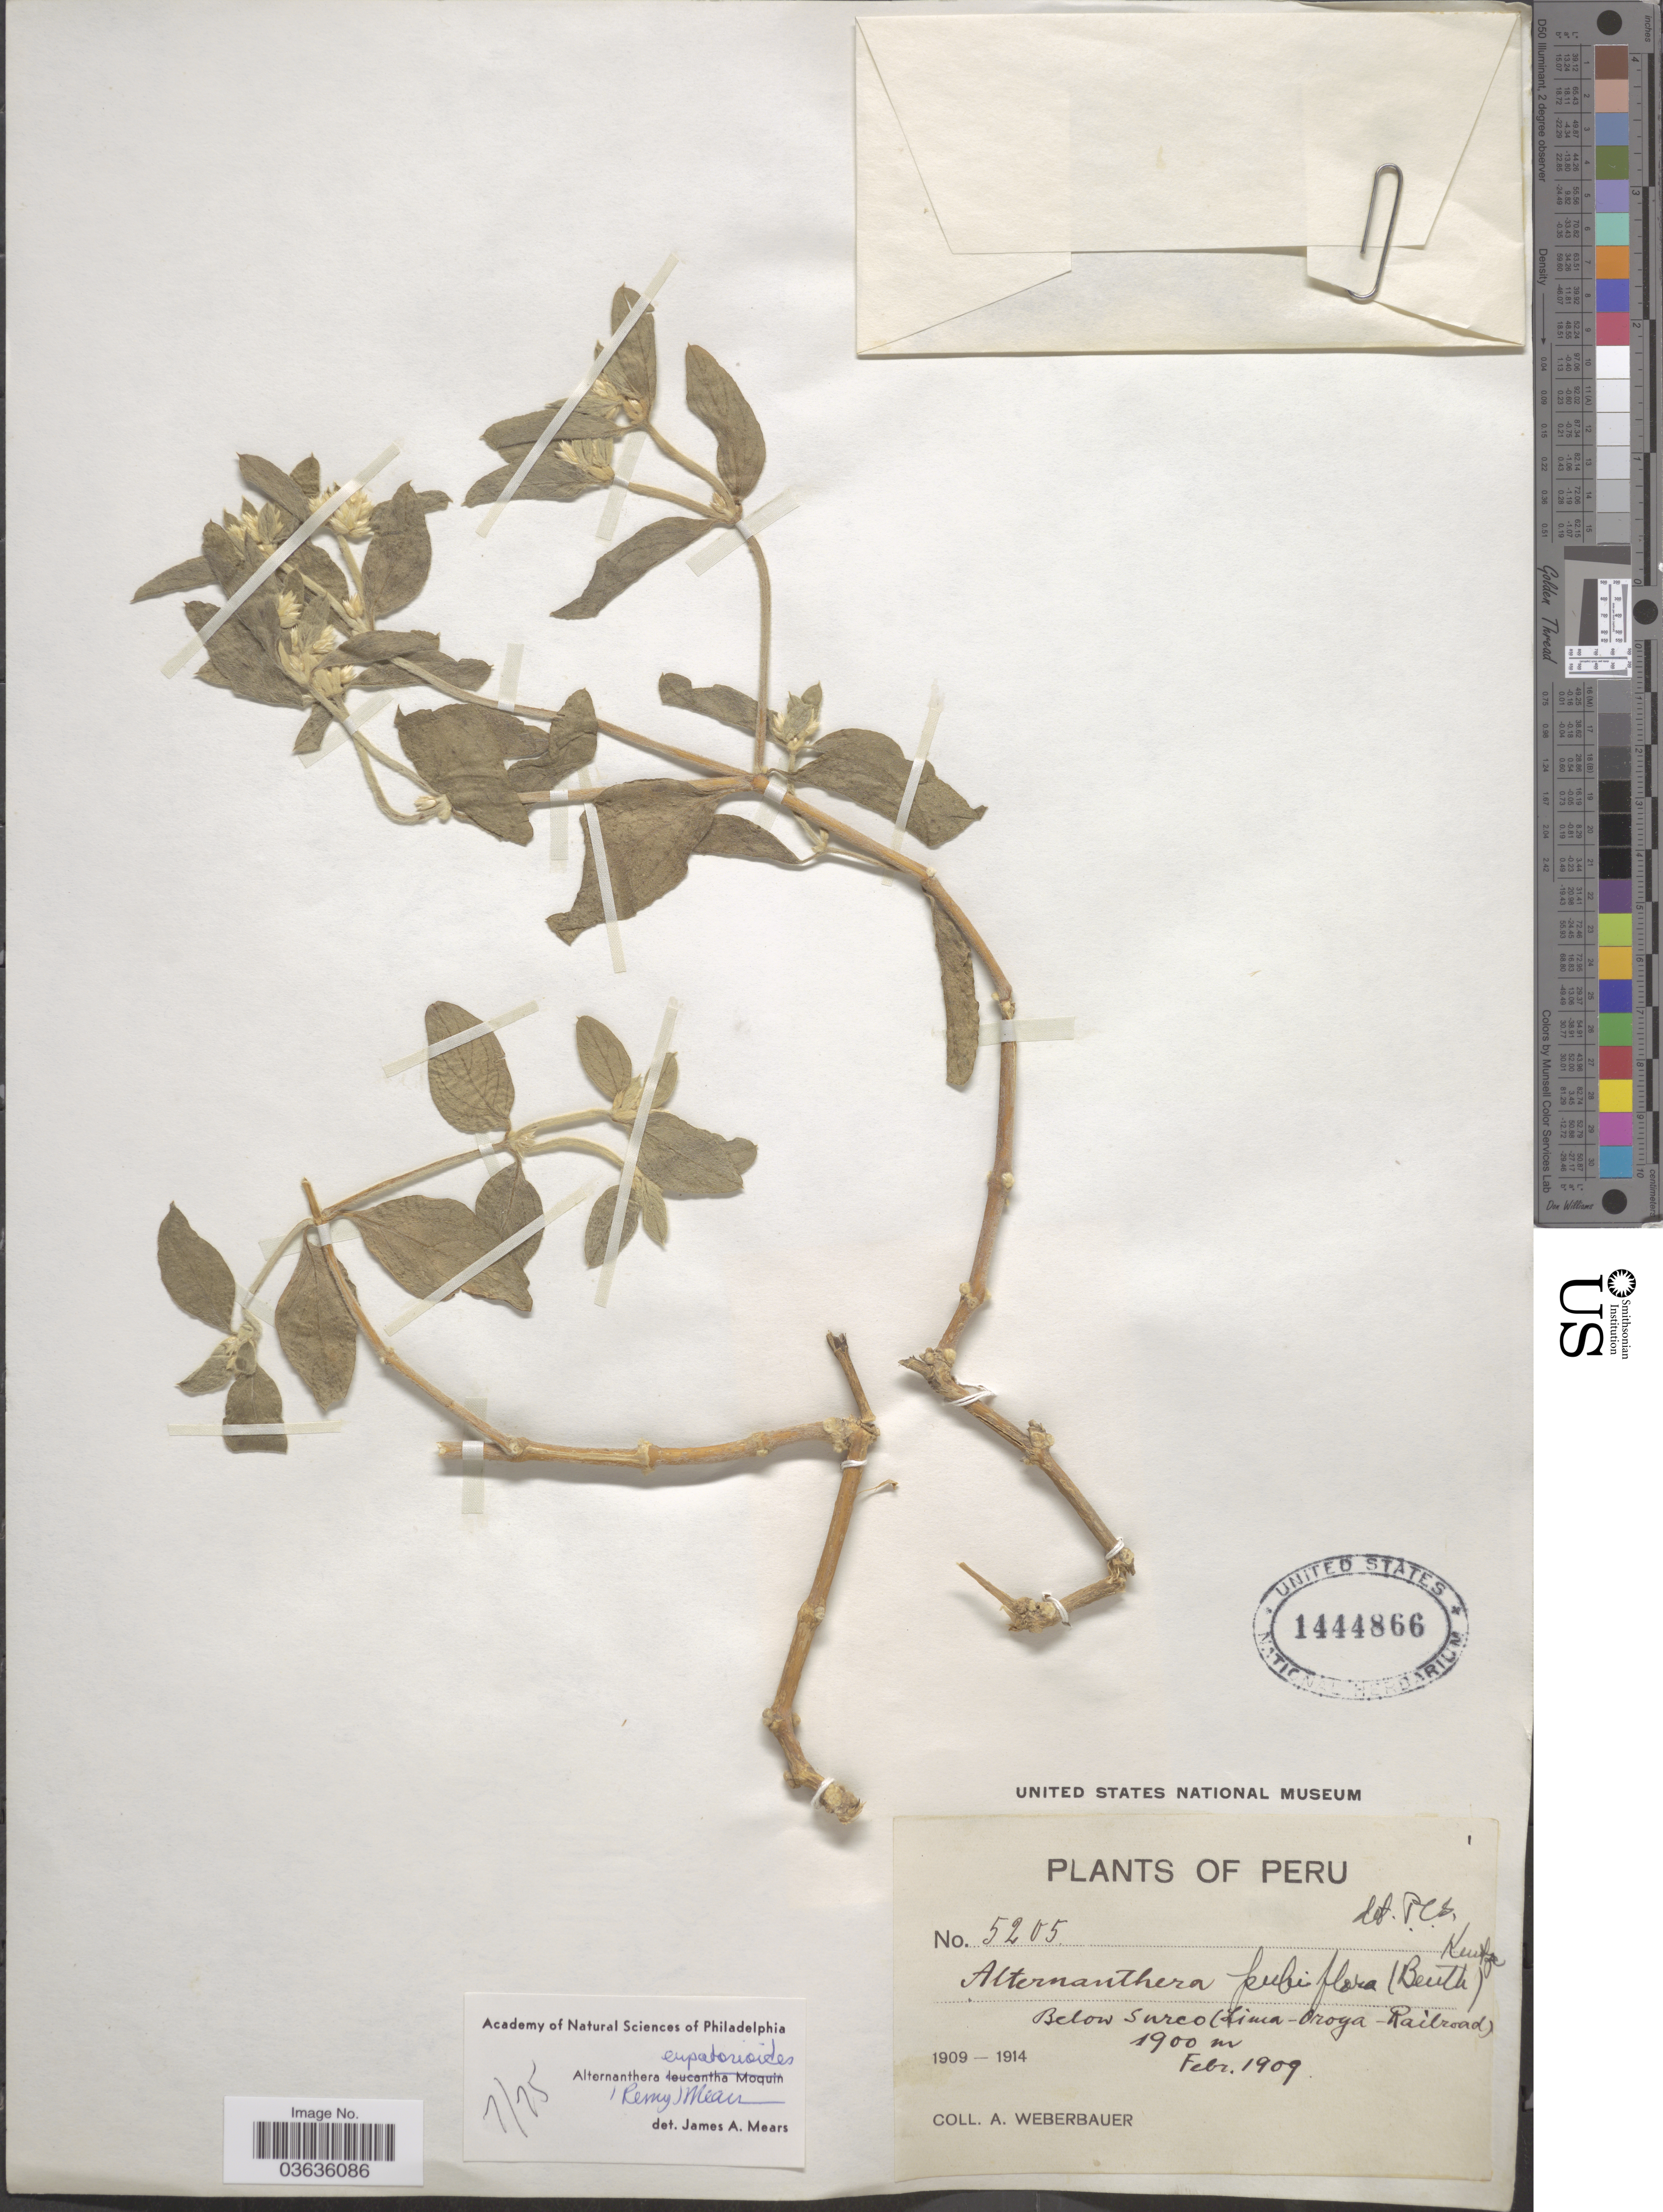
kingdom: Plantae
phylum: Tracheophyta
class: Magnoliopsida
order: Caryophyllales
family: Amaranthaceae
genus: Alternanthera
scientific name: Alternanthera eupatorioides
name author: Remy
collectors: A. Weberbauer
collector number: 5205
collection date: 1909-02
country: Peru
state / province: Lima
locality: Below Surco (Lima - Oroya - Railroad).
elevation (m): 1900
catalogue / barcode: US 1444866